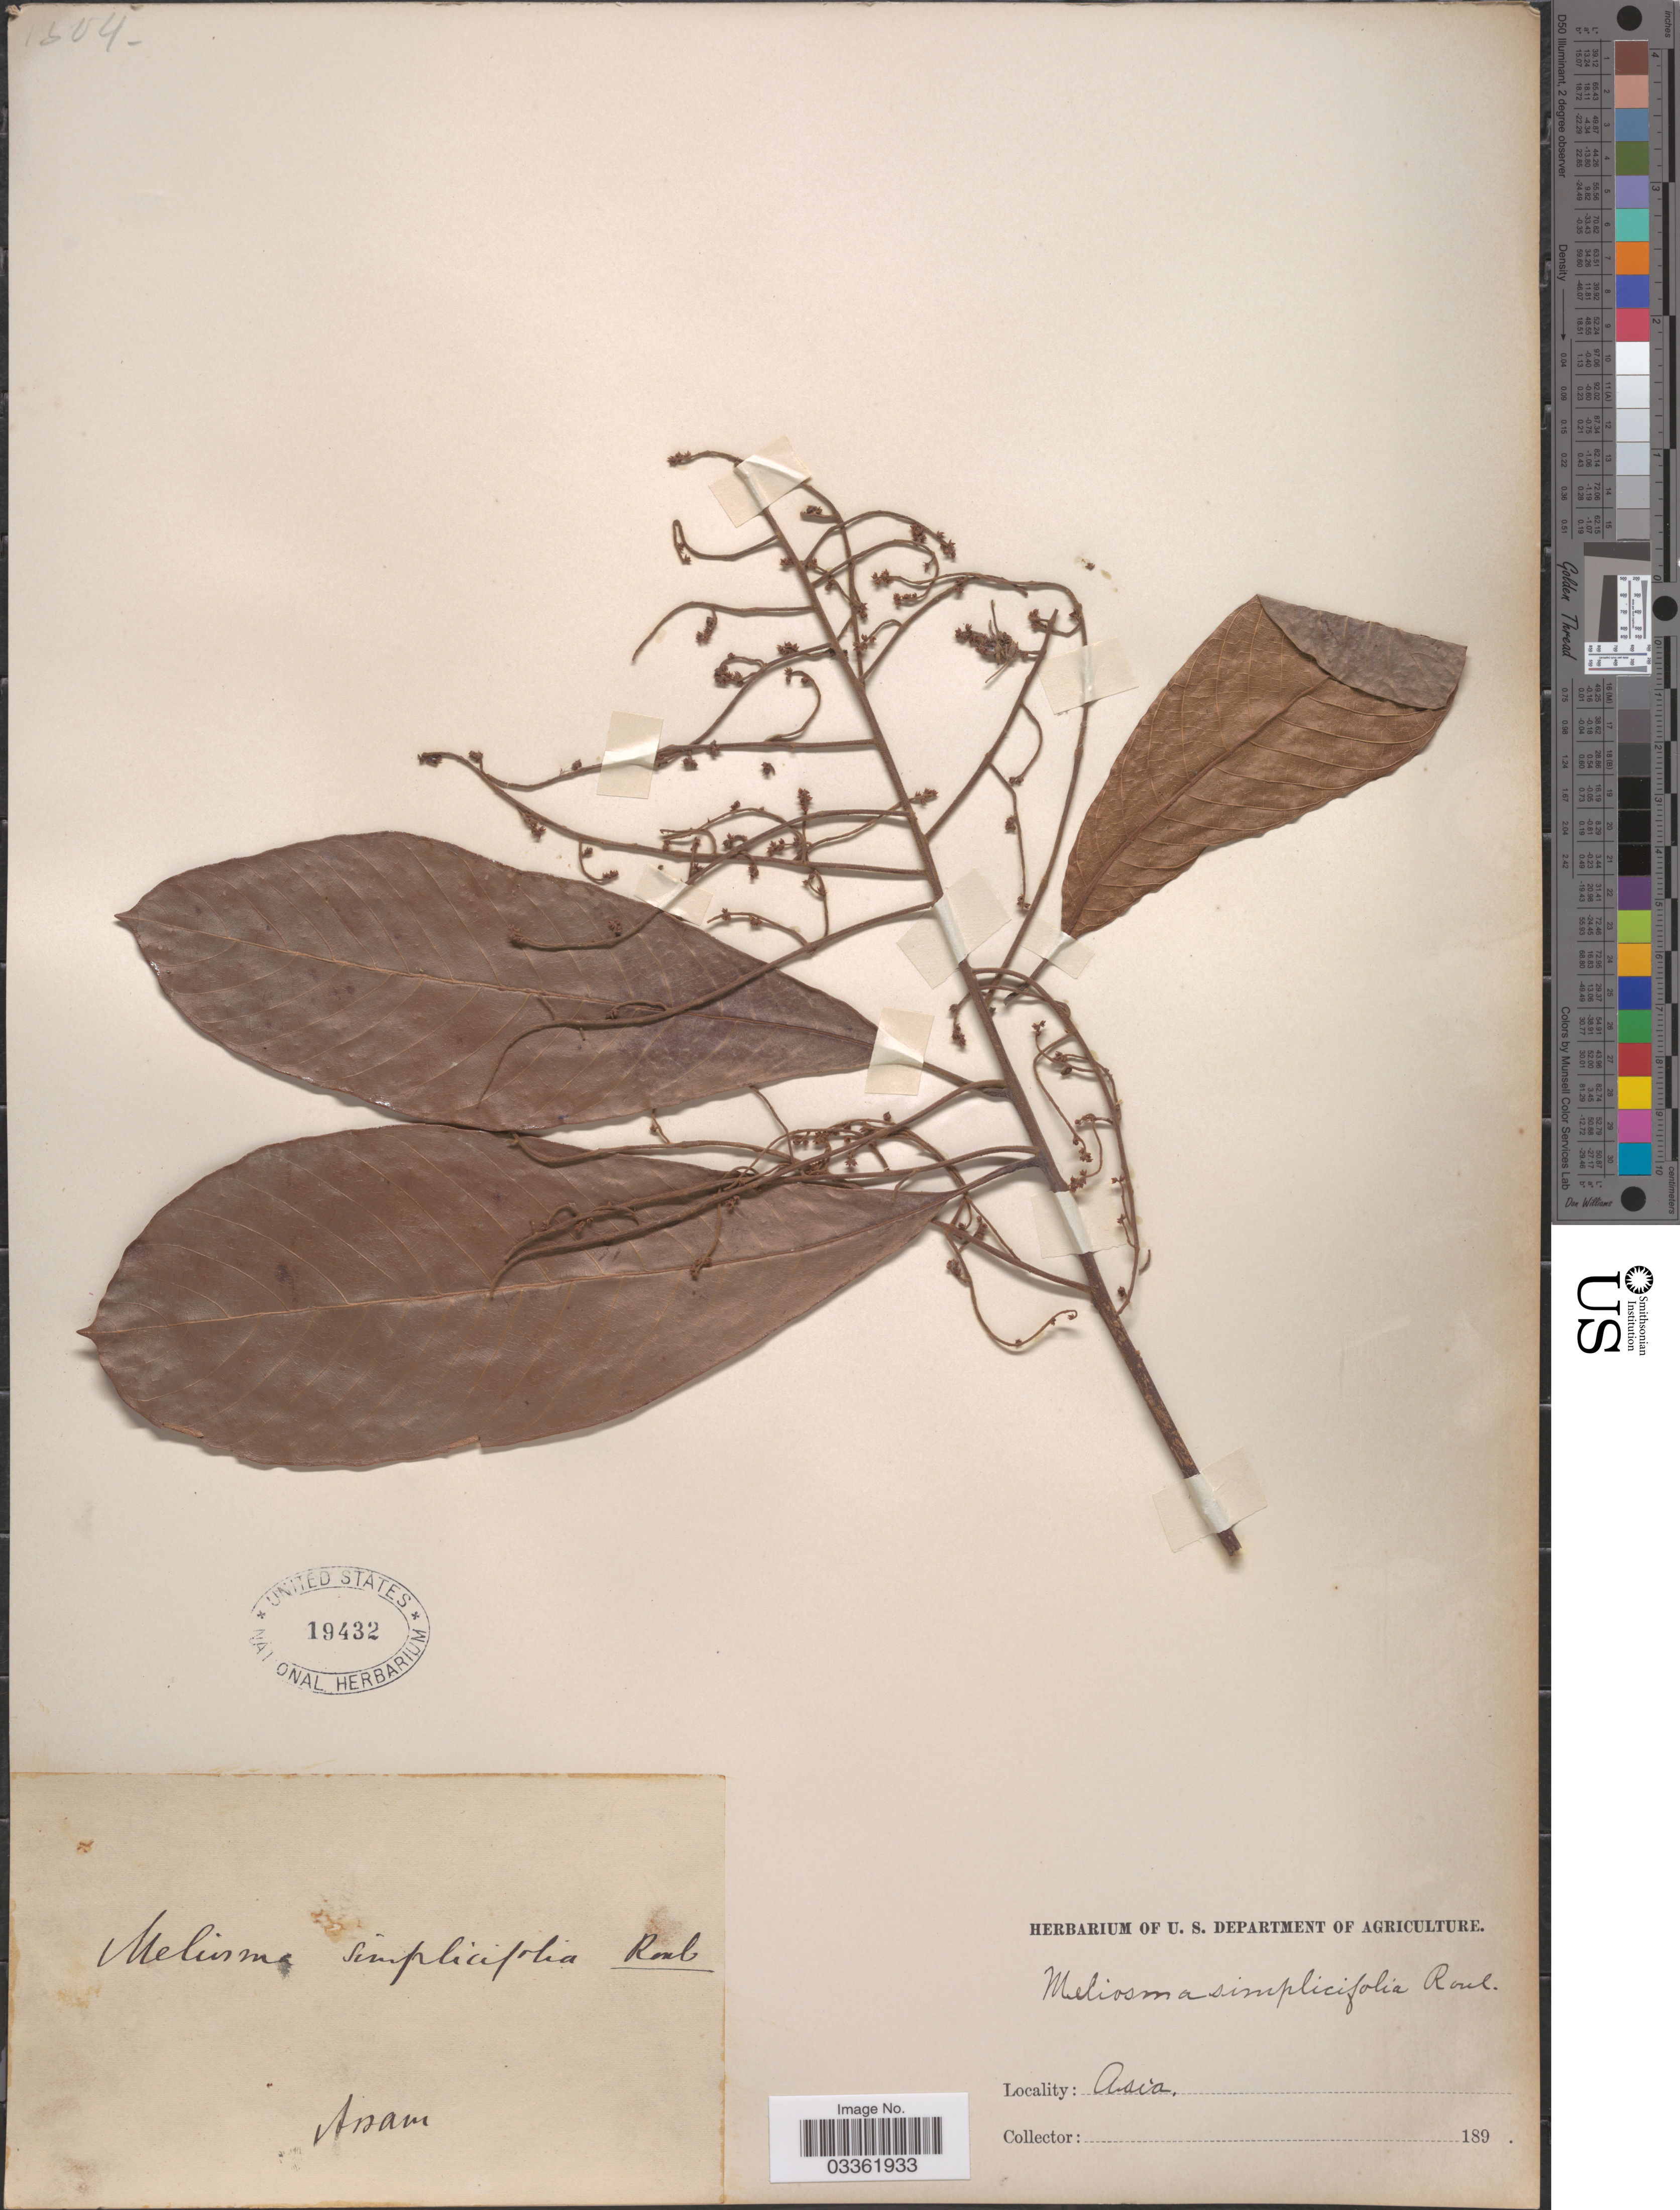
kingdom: Plantae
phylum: Tracheophyta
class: Magnoliopsida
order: Proteales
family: Sabiaceae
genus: Meliosma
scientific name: Meliosma simplicifolia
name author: (Roxb.) Walp.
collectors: ex herb. U. S. Department of Agriculture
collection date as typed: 189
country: India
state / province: Assam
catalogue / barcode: US 19432